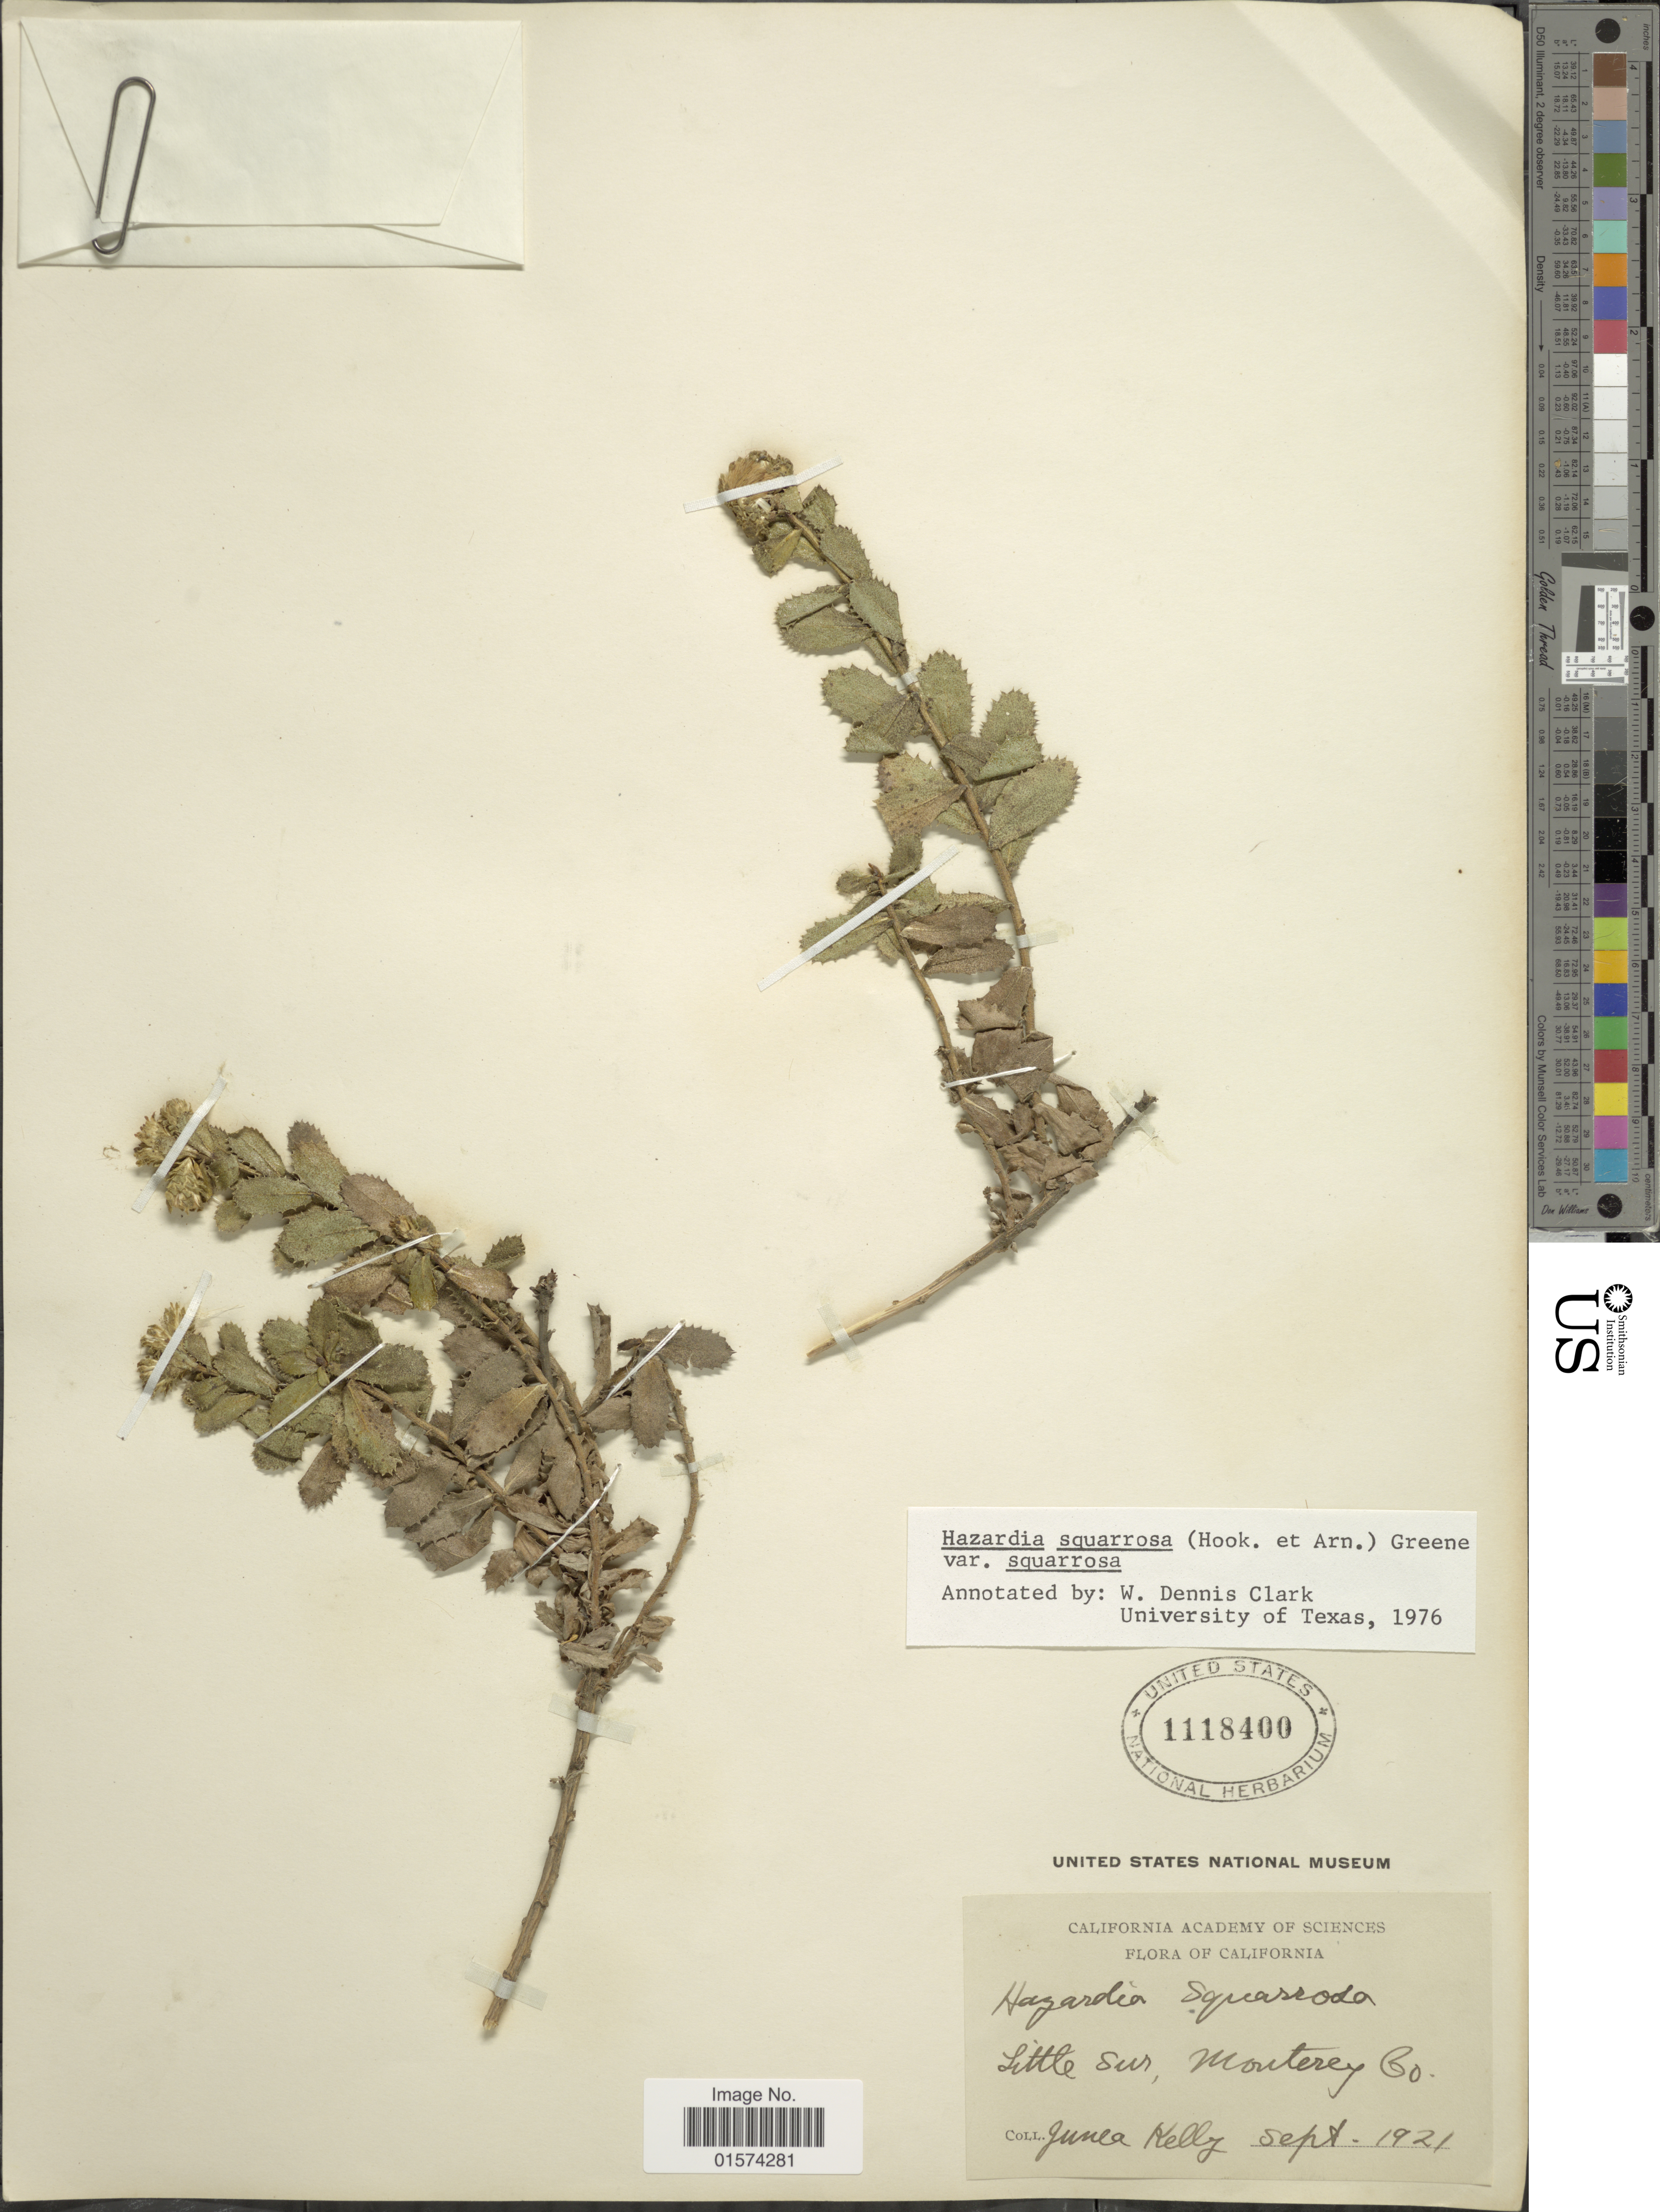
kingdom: Plantae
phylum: Tracheophyta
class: Magnoliopsida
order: Asterales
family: Asteraceae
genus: Hazardia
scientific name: Hazardia squarrosa var. squarrosa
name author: (Hook. & Arn.) Greene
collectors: J. Kelly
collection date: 1921-09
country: United States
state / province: California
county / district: Monterey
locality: Little Sur, Monterey Co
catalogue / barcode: US 1118400